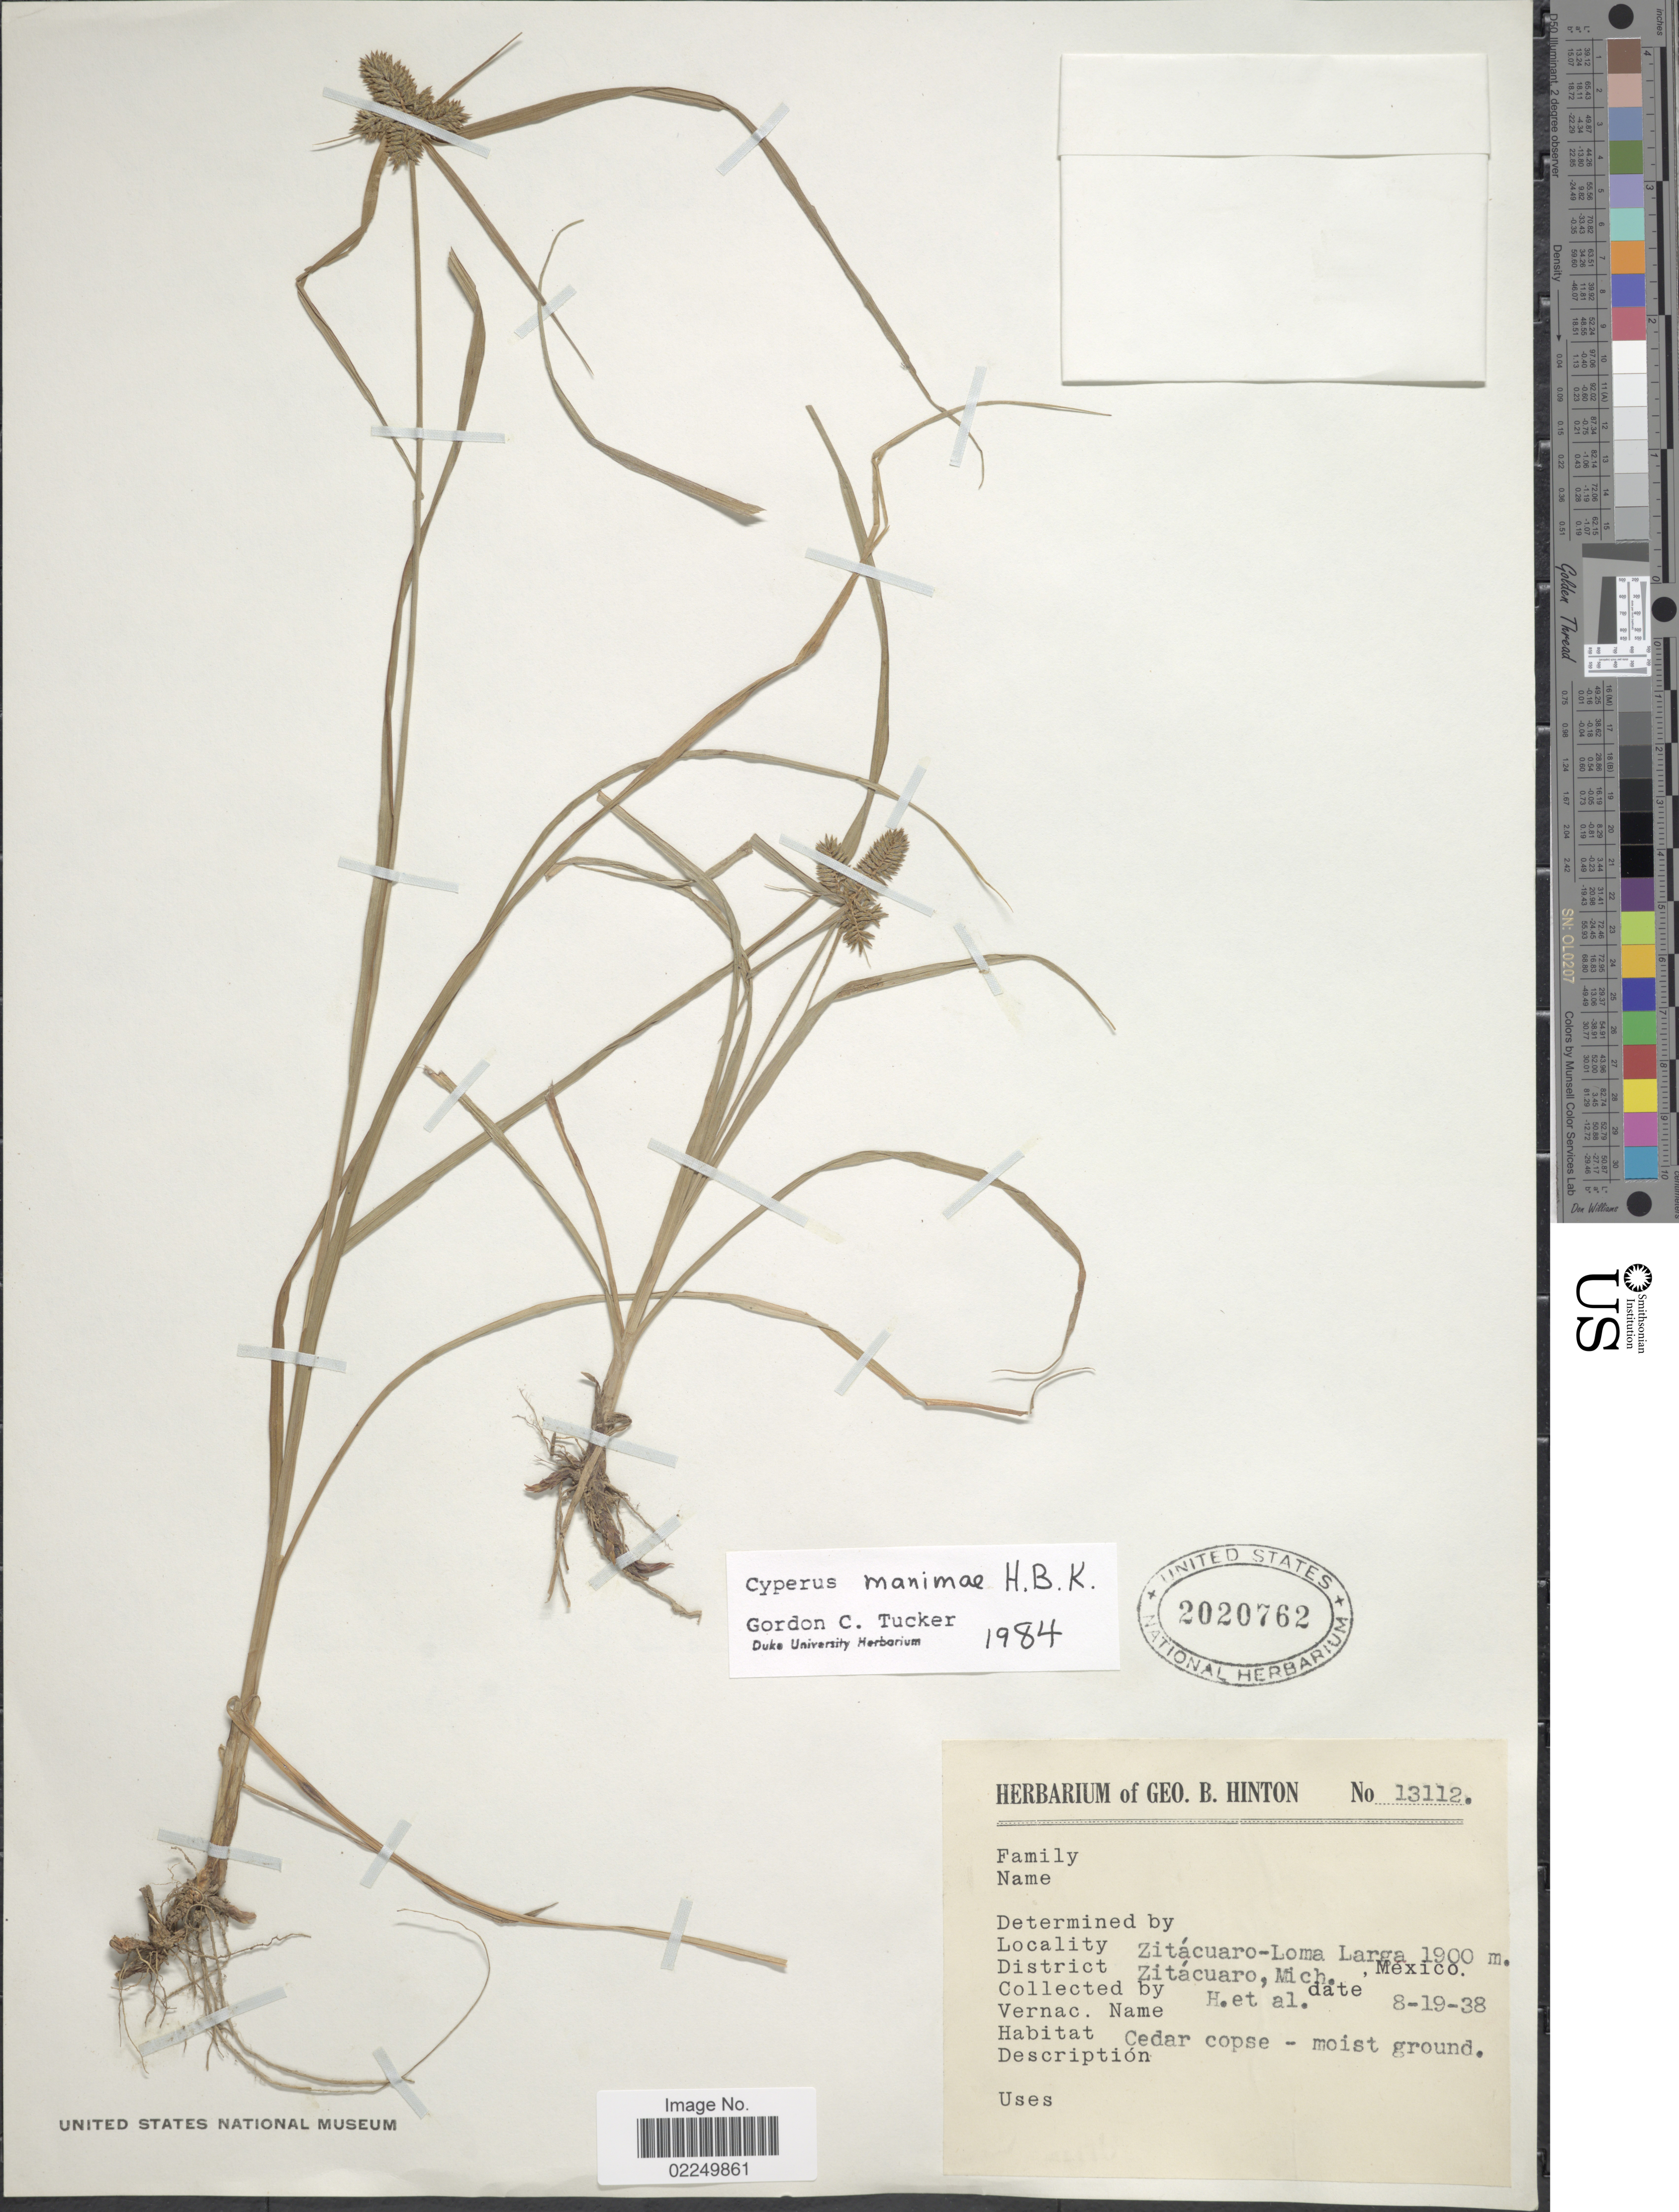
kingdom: Plantae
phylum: Tracheophyta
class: Liliopsida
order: Poales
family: Cyperaceae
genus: Cyperus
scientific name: Cyperus manimae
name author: Kunth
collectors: G. B. Hinton & et al.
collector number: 13112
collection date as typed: Transcribed d/m/y: 19/8/38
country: Mexico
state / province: Michoacán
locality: Zitacuaro-Loma Larga, District Zitacuaro, moist ground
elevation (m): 1900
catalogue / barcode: US 2020762